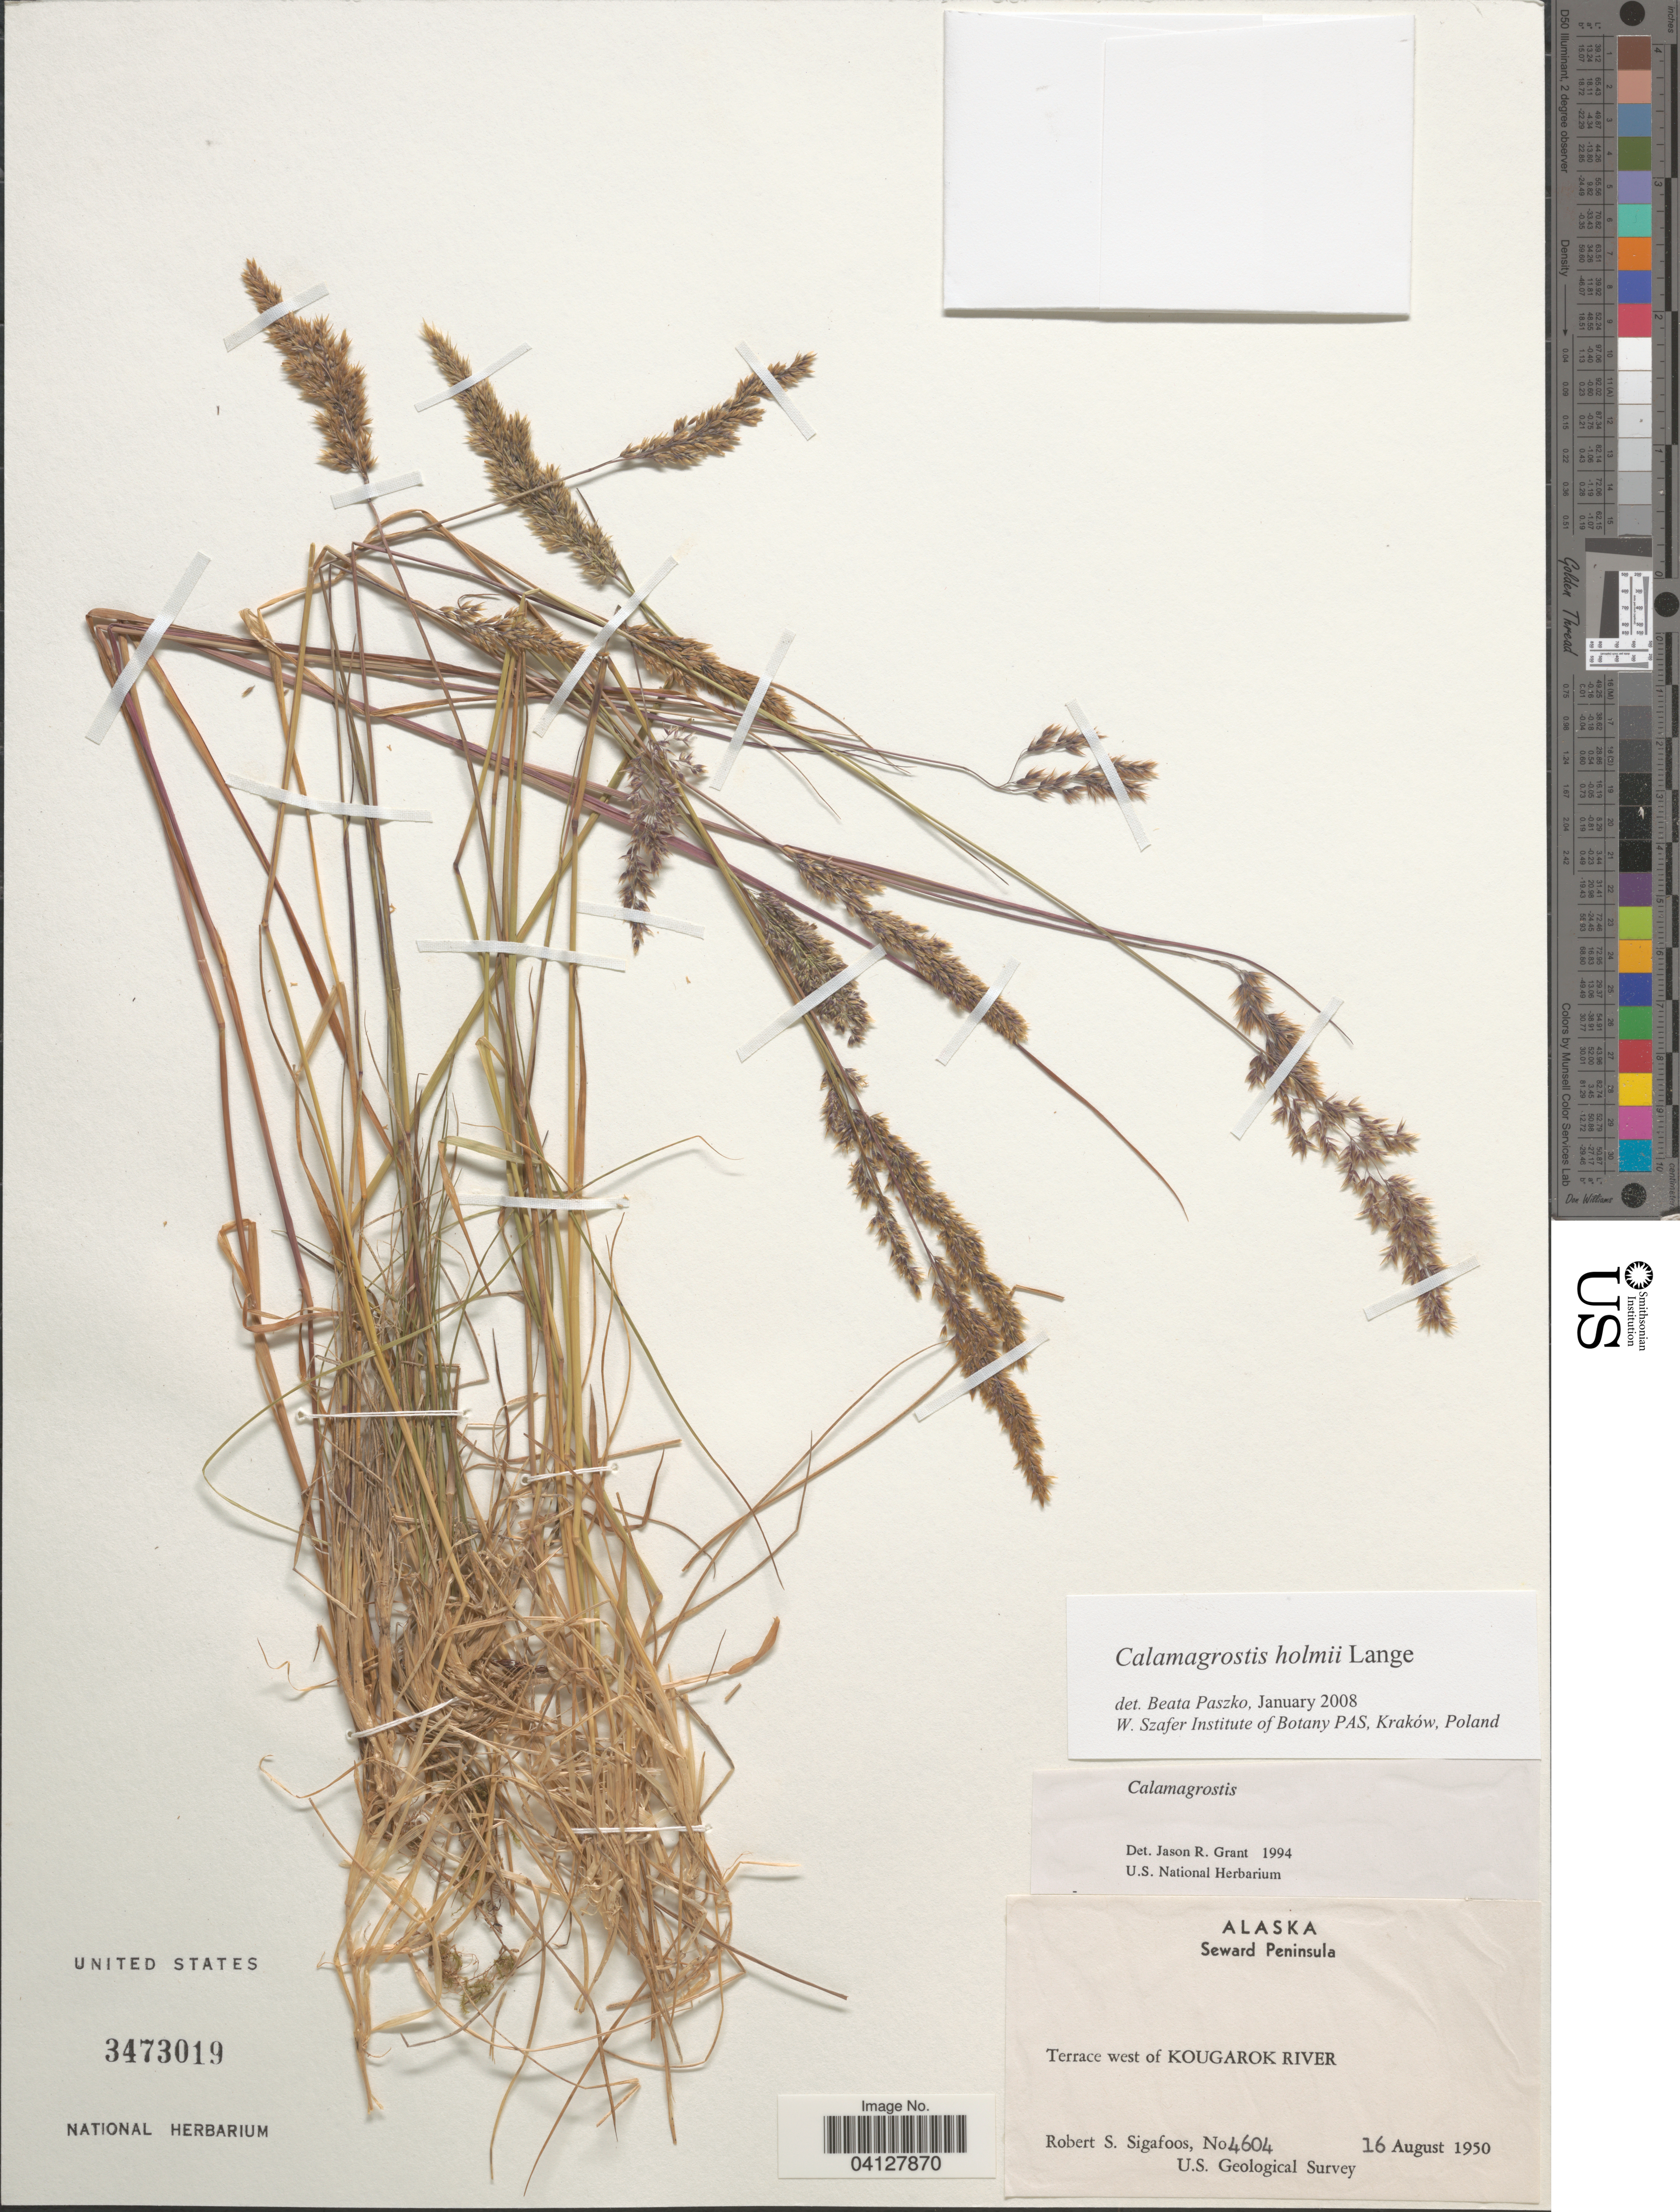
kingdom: Plantae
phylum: Tracheophyta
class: Liliopsida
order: Poales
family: Poaceae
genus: Calamagrostis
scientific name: Calamagrostis holmii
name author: A.E. Lange in Holm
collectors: R. Sigafoos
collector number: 4604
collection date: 1950-08-16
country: United States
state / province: Alaska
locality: Seward Peninsula. Terrace west of Kougarok River. U.S. Geological Survey.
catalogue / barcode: US 3473019